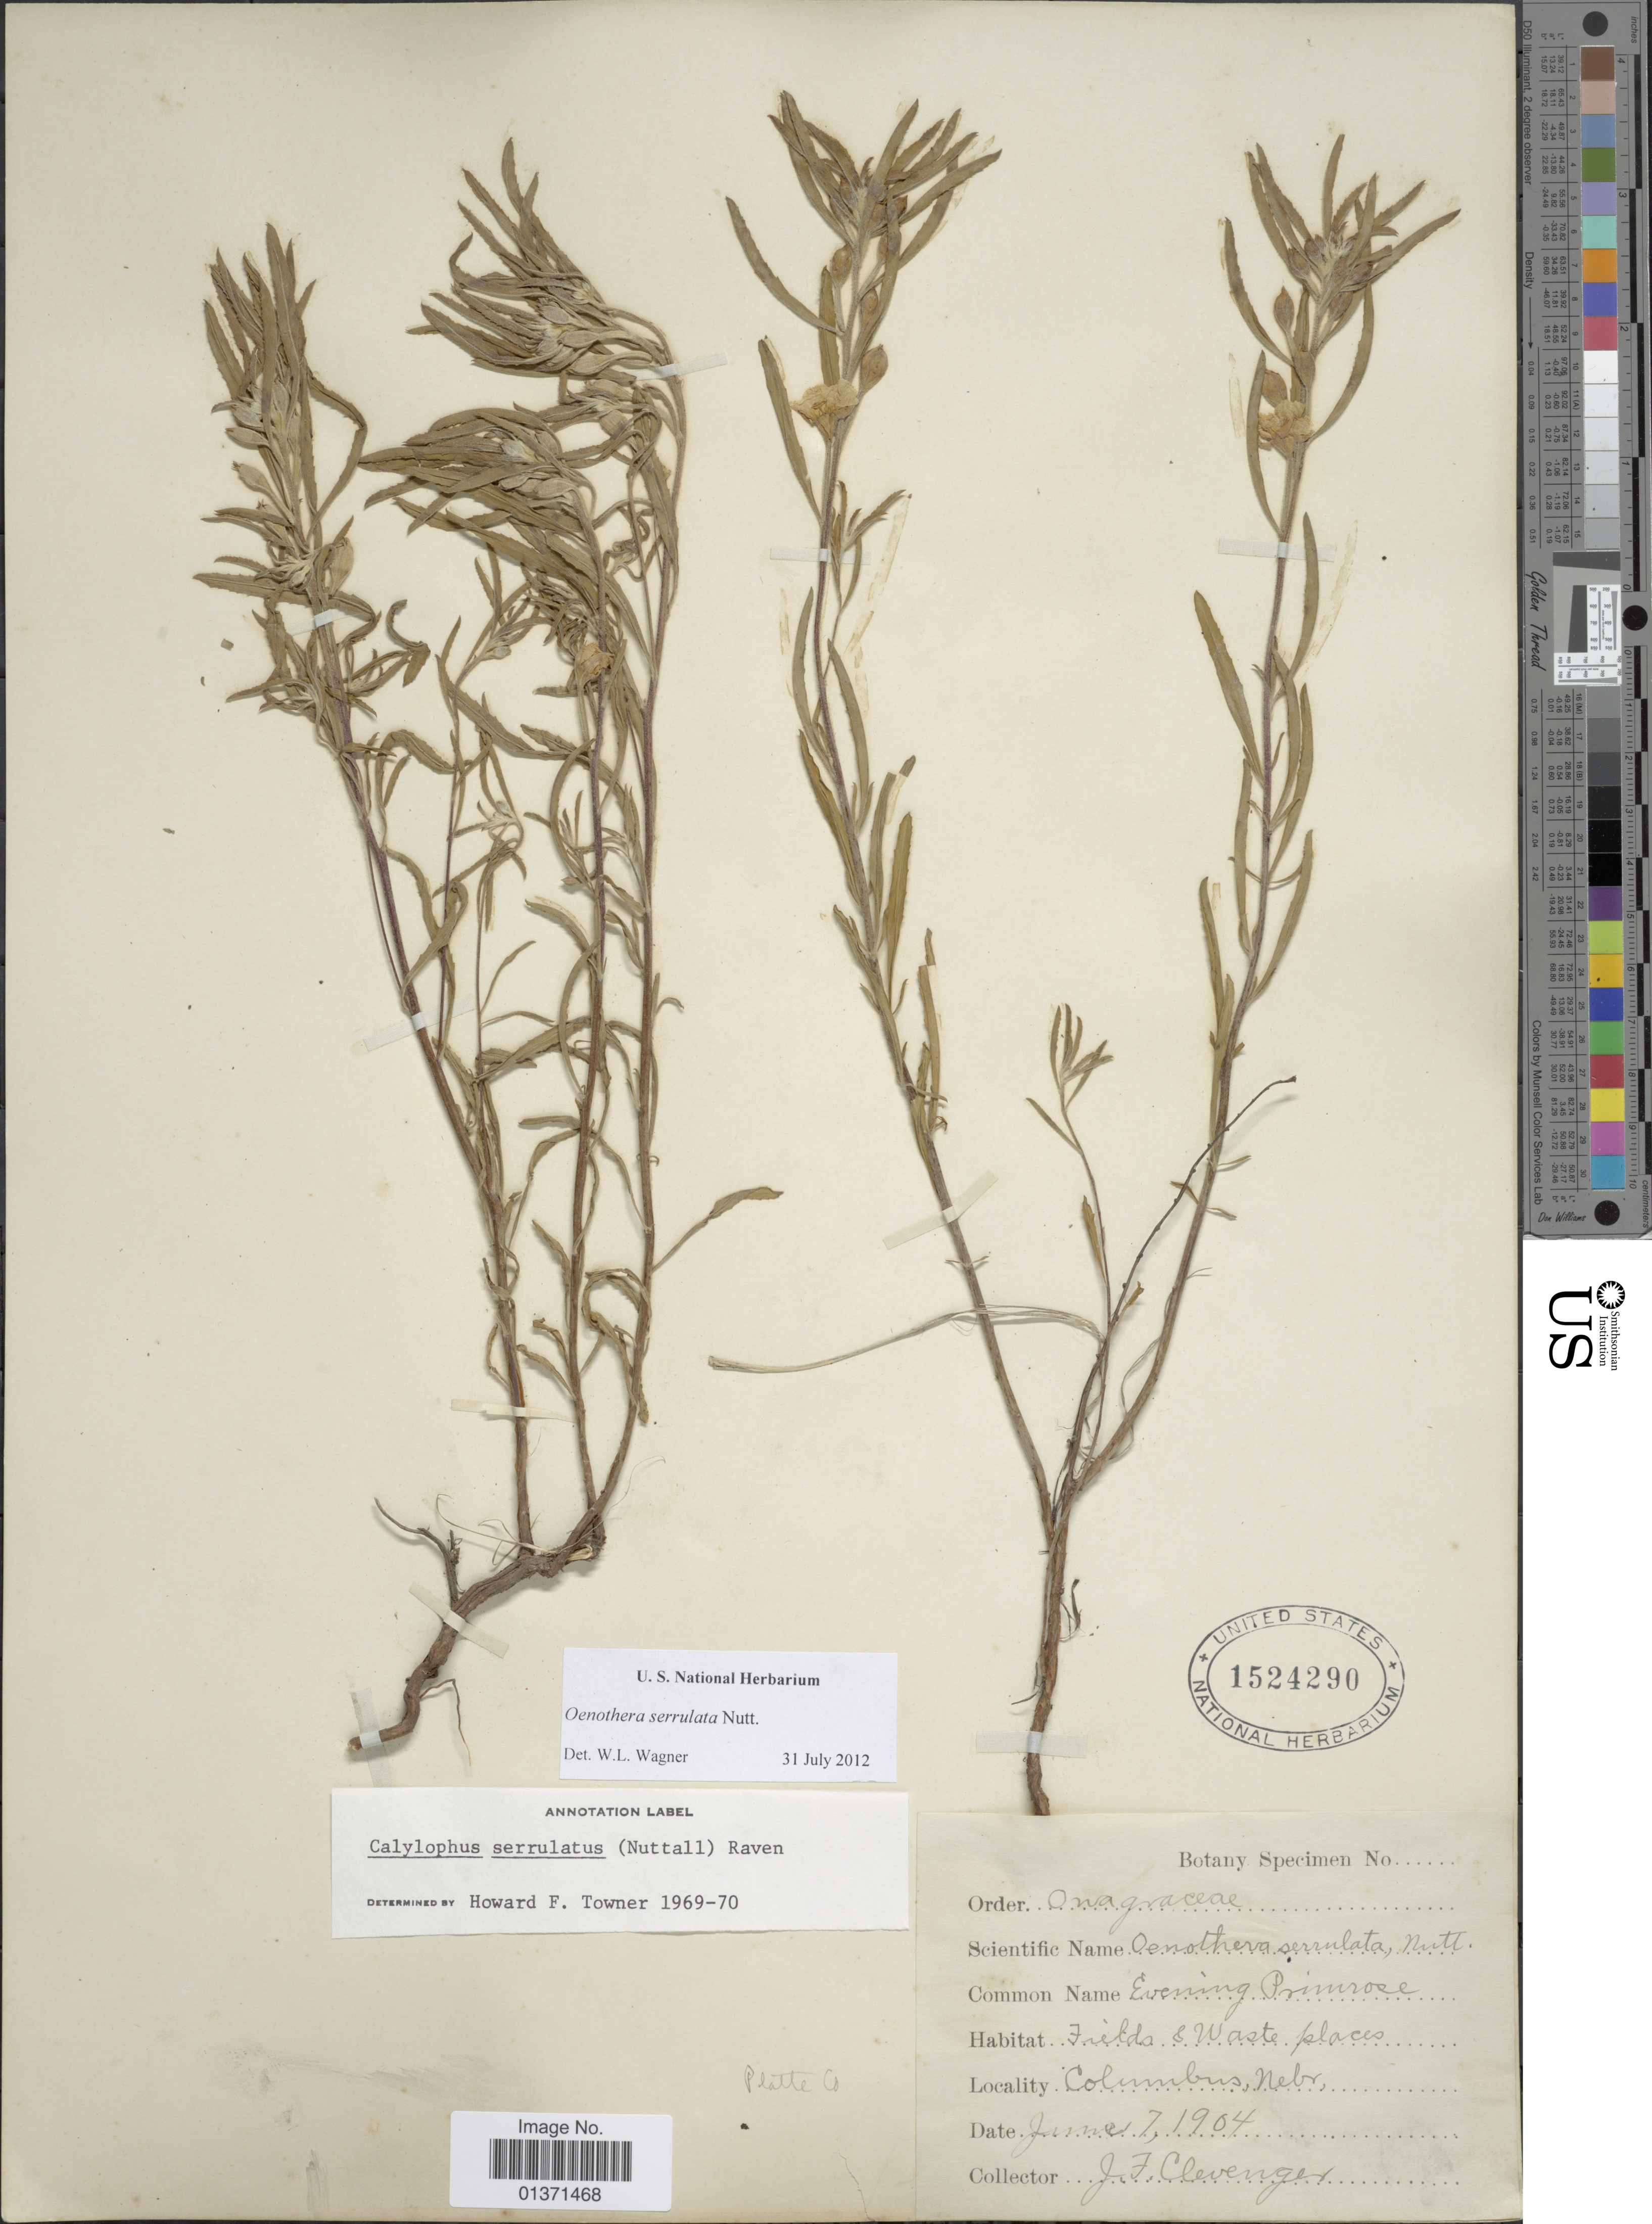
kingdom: Plantae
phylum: Tracheophyta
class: Magnoliopsida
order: Myrtales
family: Onagraceae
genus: Oenothera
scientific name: Oenothera serrulata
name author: Nutt.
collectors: J. F. Clevenger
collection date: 1904-06-07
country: United States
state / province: Nebraska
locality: Columbus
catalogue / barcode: US 1524290